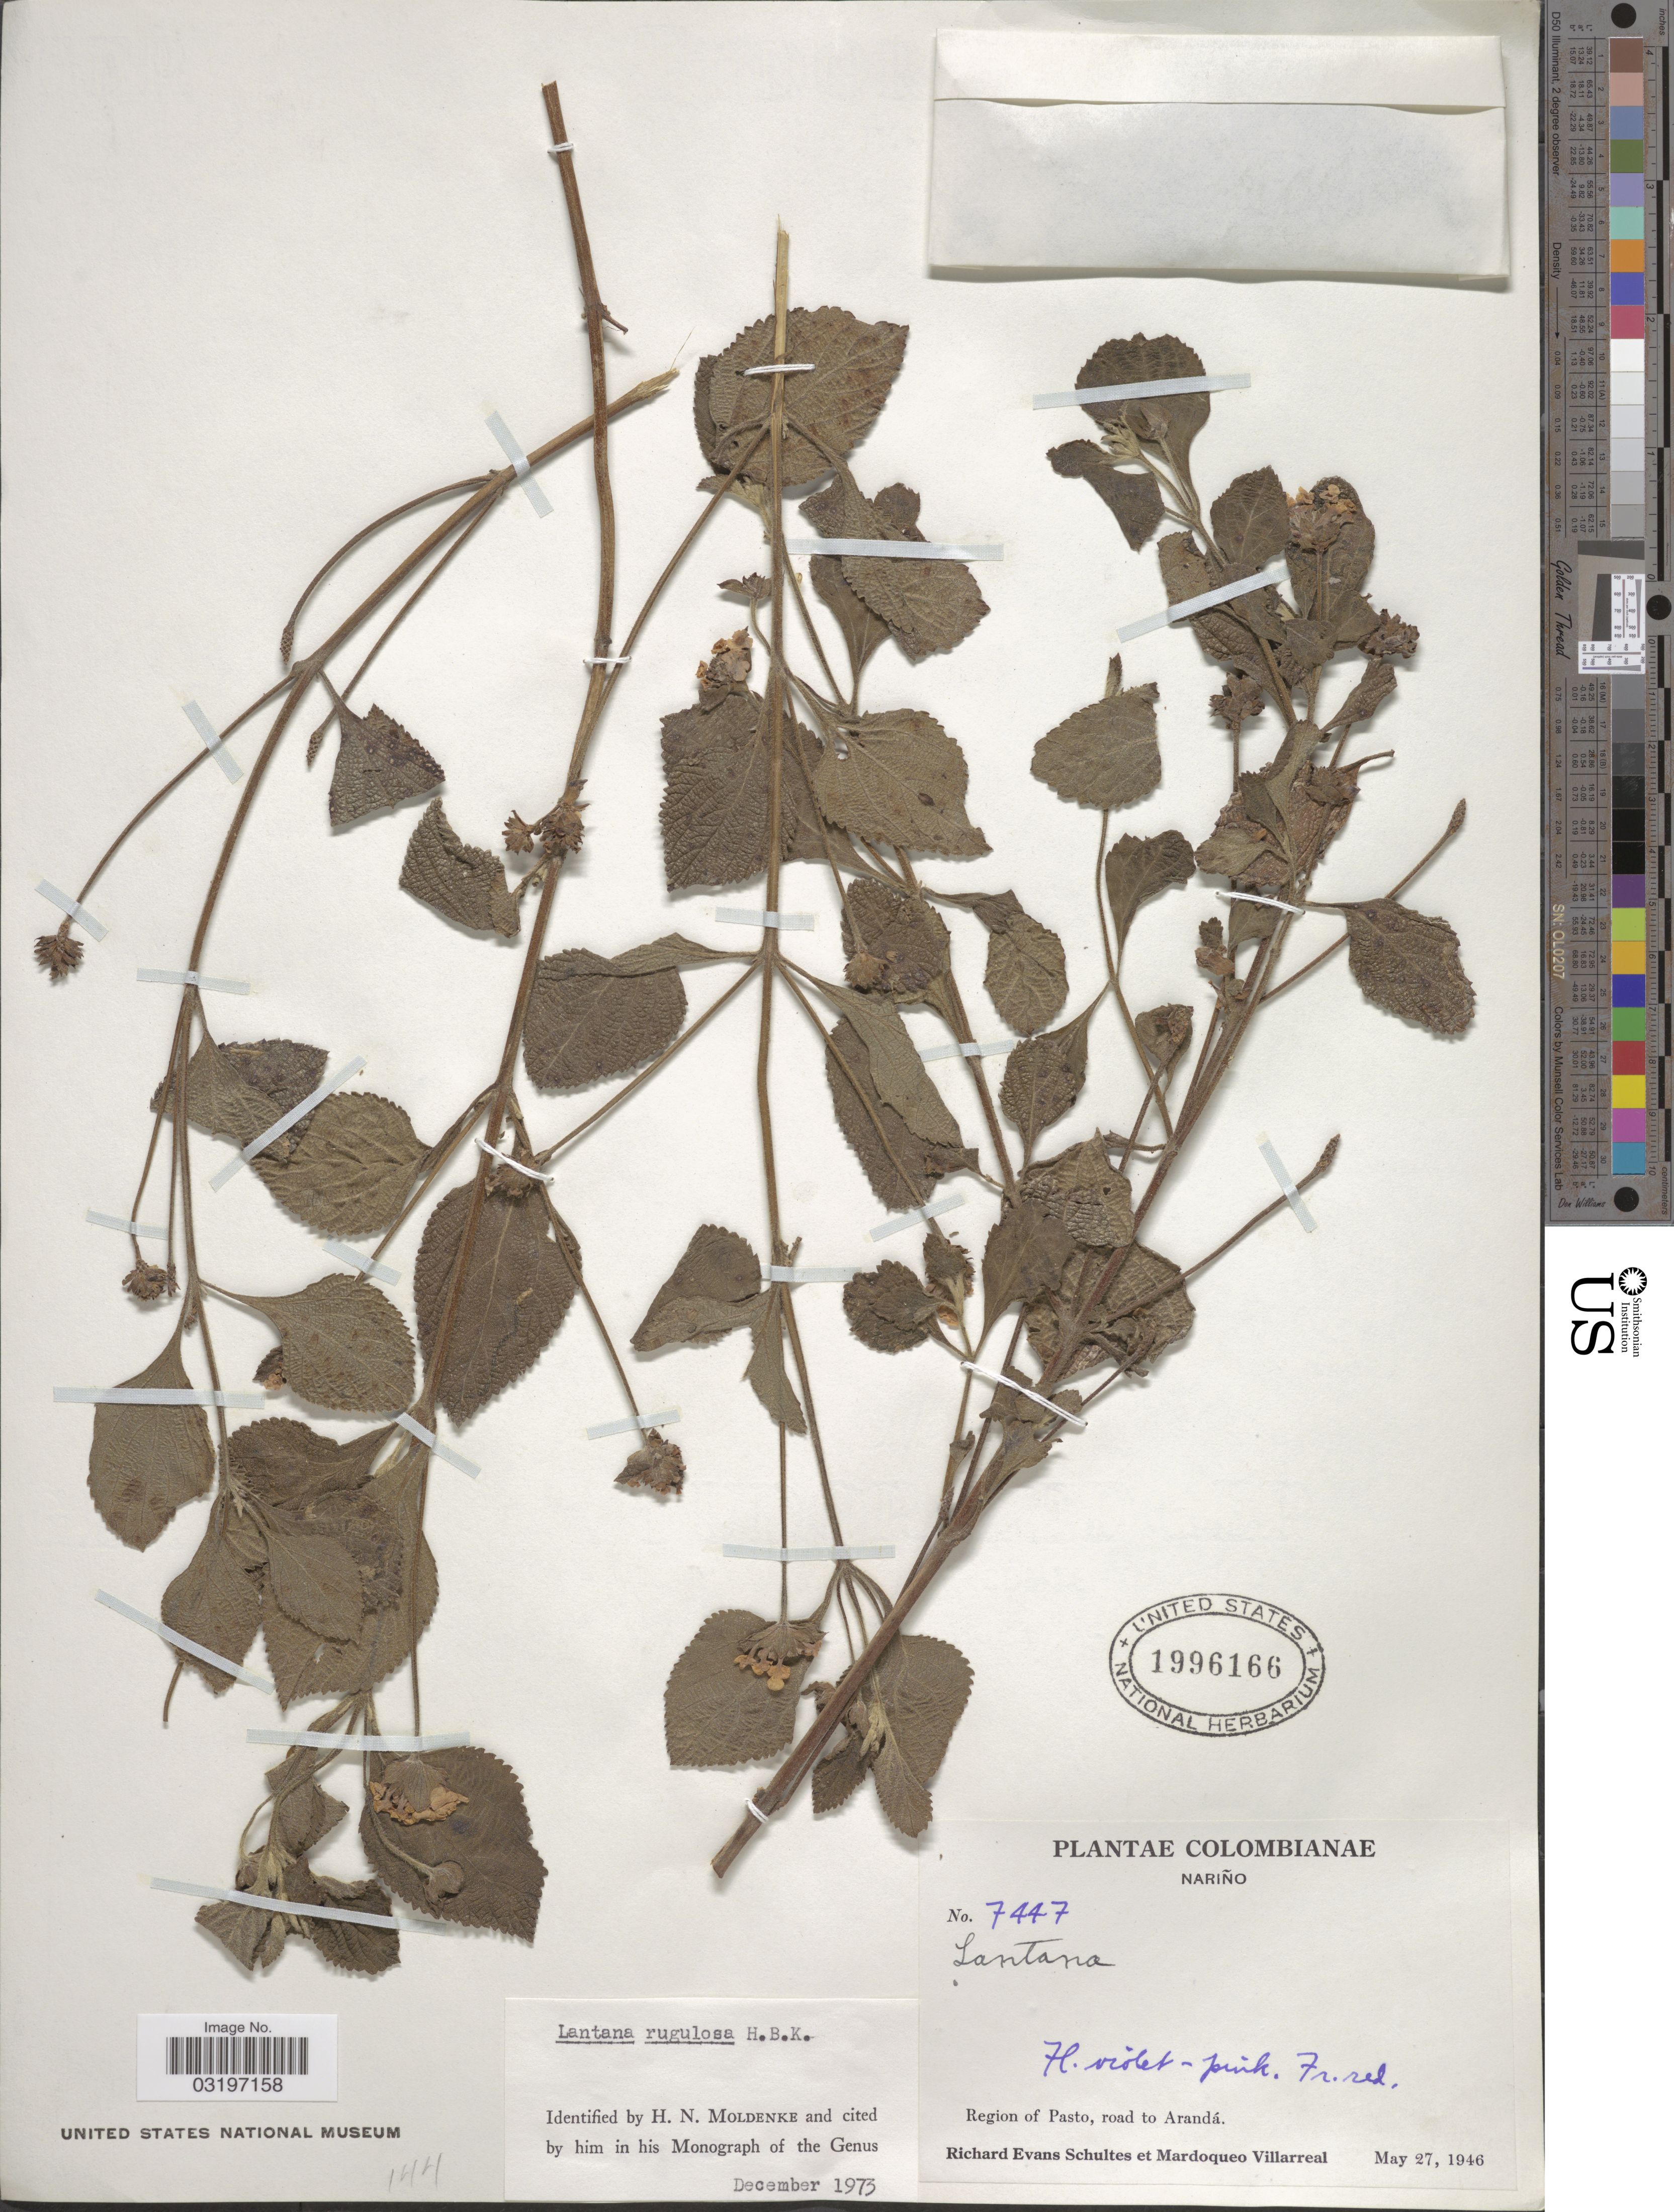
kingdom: Plantae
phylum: Tracheophyta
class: Magnoliopsida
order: Lamiales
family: Verbenaceae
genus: Lantana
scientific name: Lantana rugulosa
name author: Kunth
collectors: R. E. Schultes & M. Villarreal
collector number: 7447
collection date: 1946-05-27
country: Colombia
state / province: Nariño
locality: Region of Pasto, road to Arandá.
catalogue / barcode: US 1996166